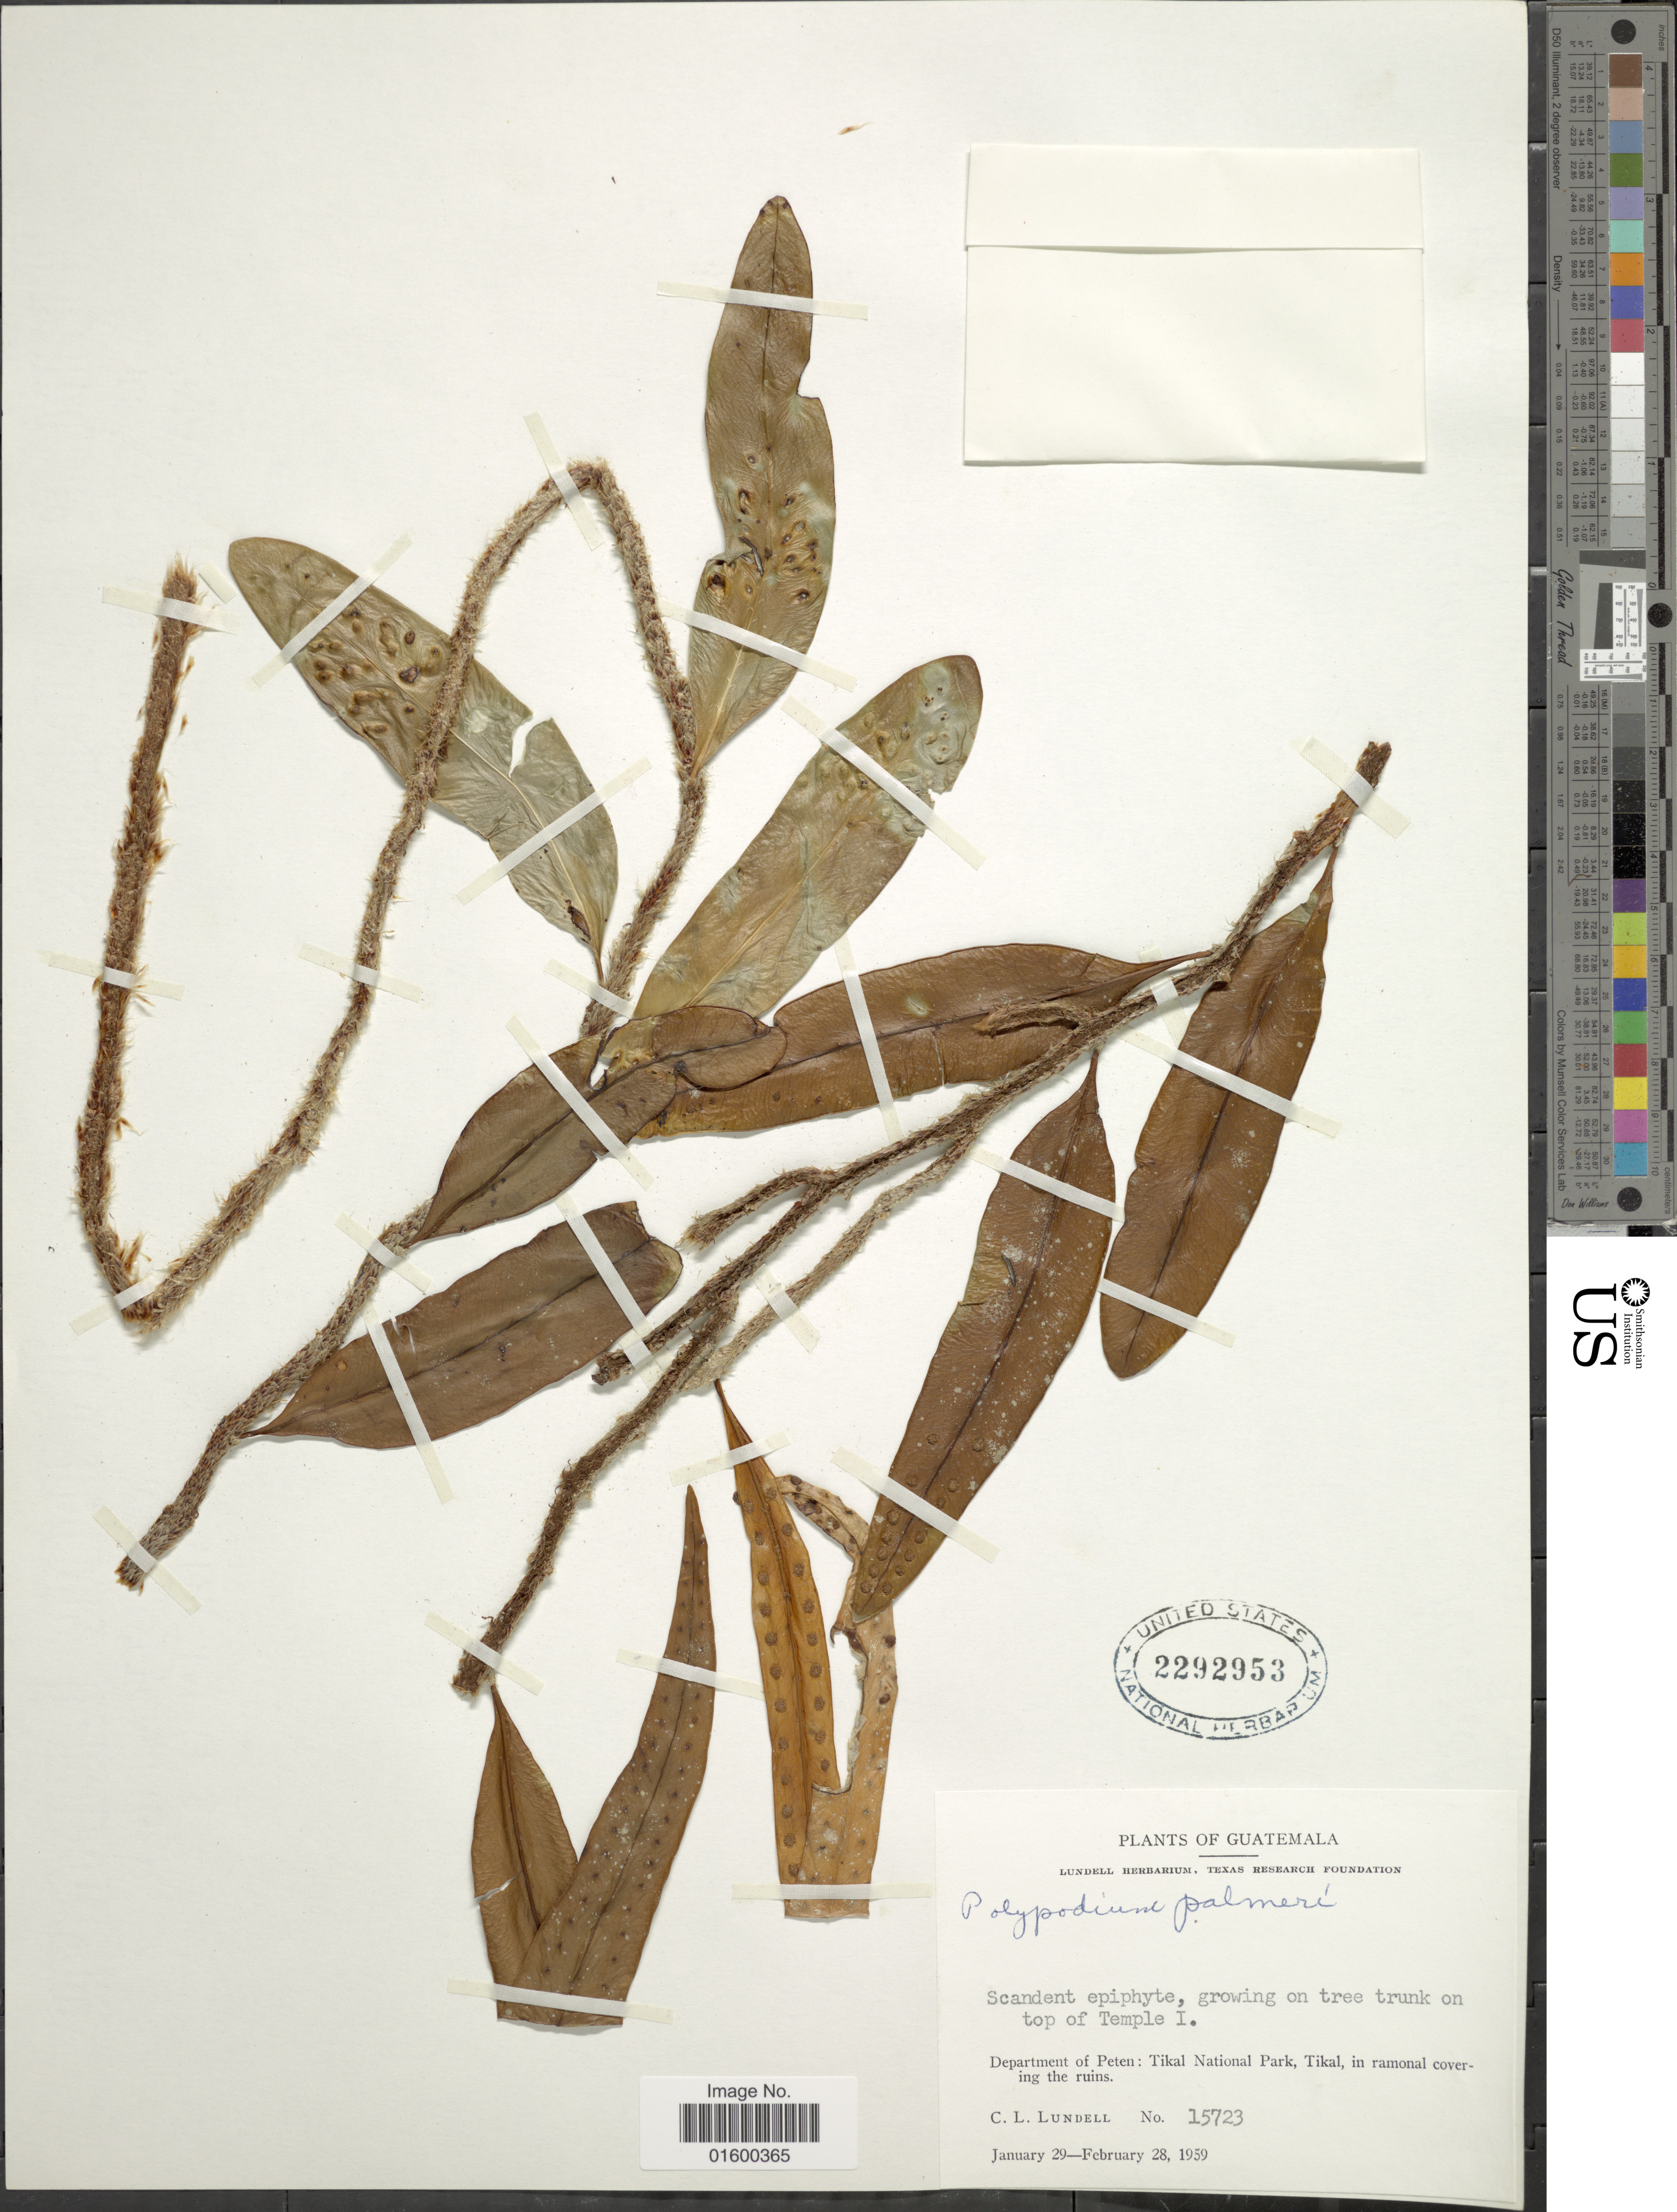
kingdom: Plantae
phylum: Tracheophyta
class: Polypodiopsida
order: Polypodiales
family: Polypodiaceae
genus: Microgramma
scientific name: Microgramma nitida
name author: (J. Sm.) A.R. Sm.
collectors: C. L. Lundell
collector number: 15723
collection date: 1959-01-29/1959-02-28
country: Guatemala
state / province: El Petén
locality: Department of Peten, Tikal National Park, Tikal, top of Temple 1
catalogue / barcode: US 2292953